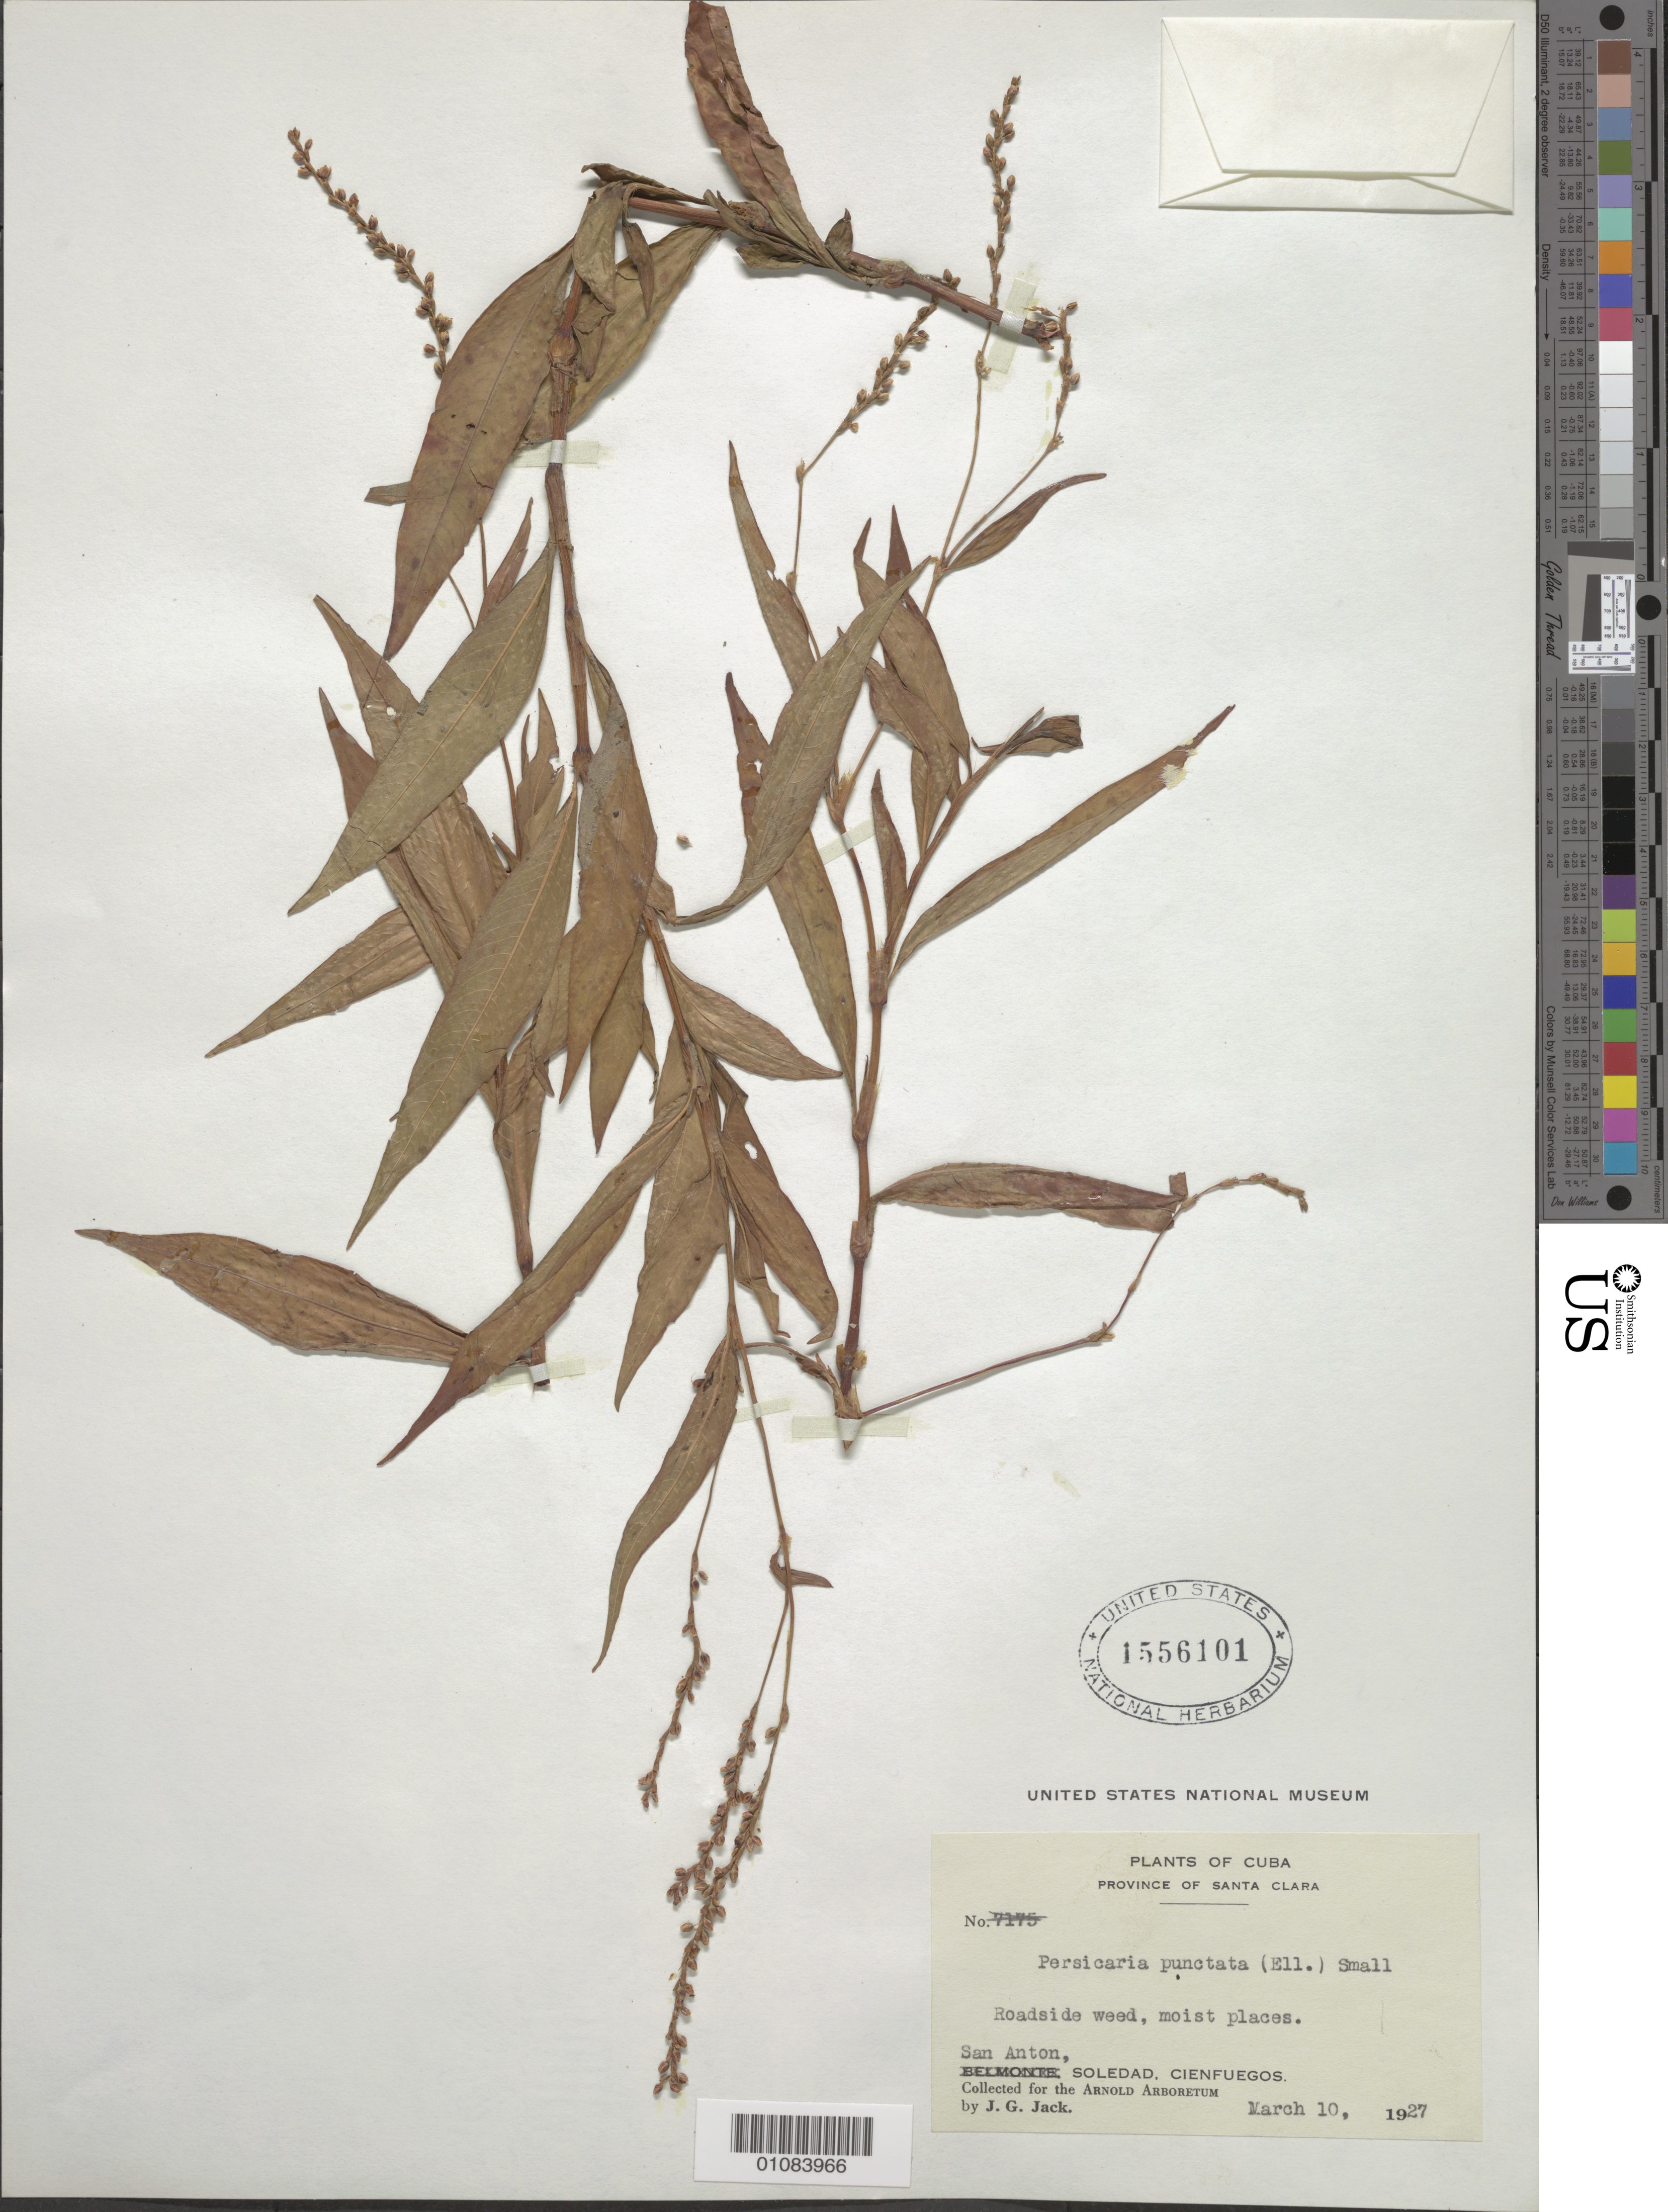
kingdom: Plantae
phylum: Tracheophyta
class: Magnoliopsida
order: Caryophyllales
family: Polygonaceae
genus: Polygonum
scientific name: Polygonum punctatum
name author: Elliott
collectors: J. G. Jack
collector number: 7175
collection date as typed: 10 Mar 1927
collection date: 1927-03-10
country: Cuba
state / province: Cienfuegos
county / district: Cienfuegos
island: Cuba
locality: San Anton, Belmonte, Soledad, Cienfuegos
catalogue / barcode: US 1556101